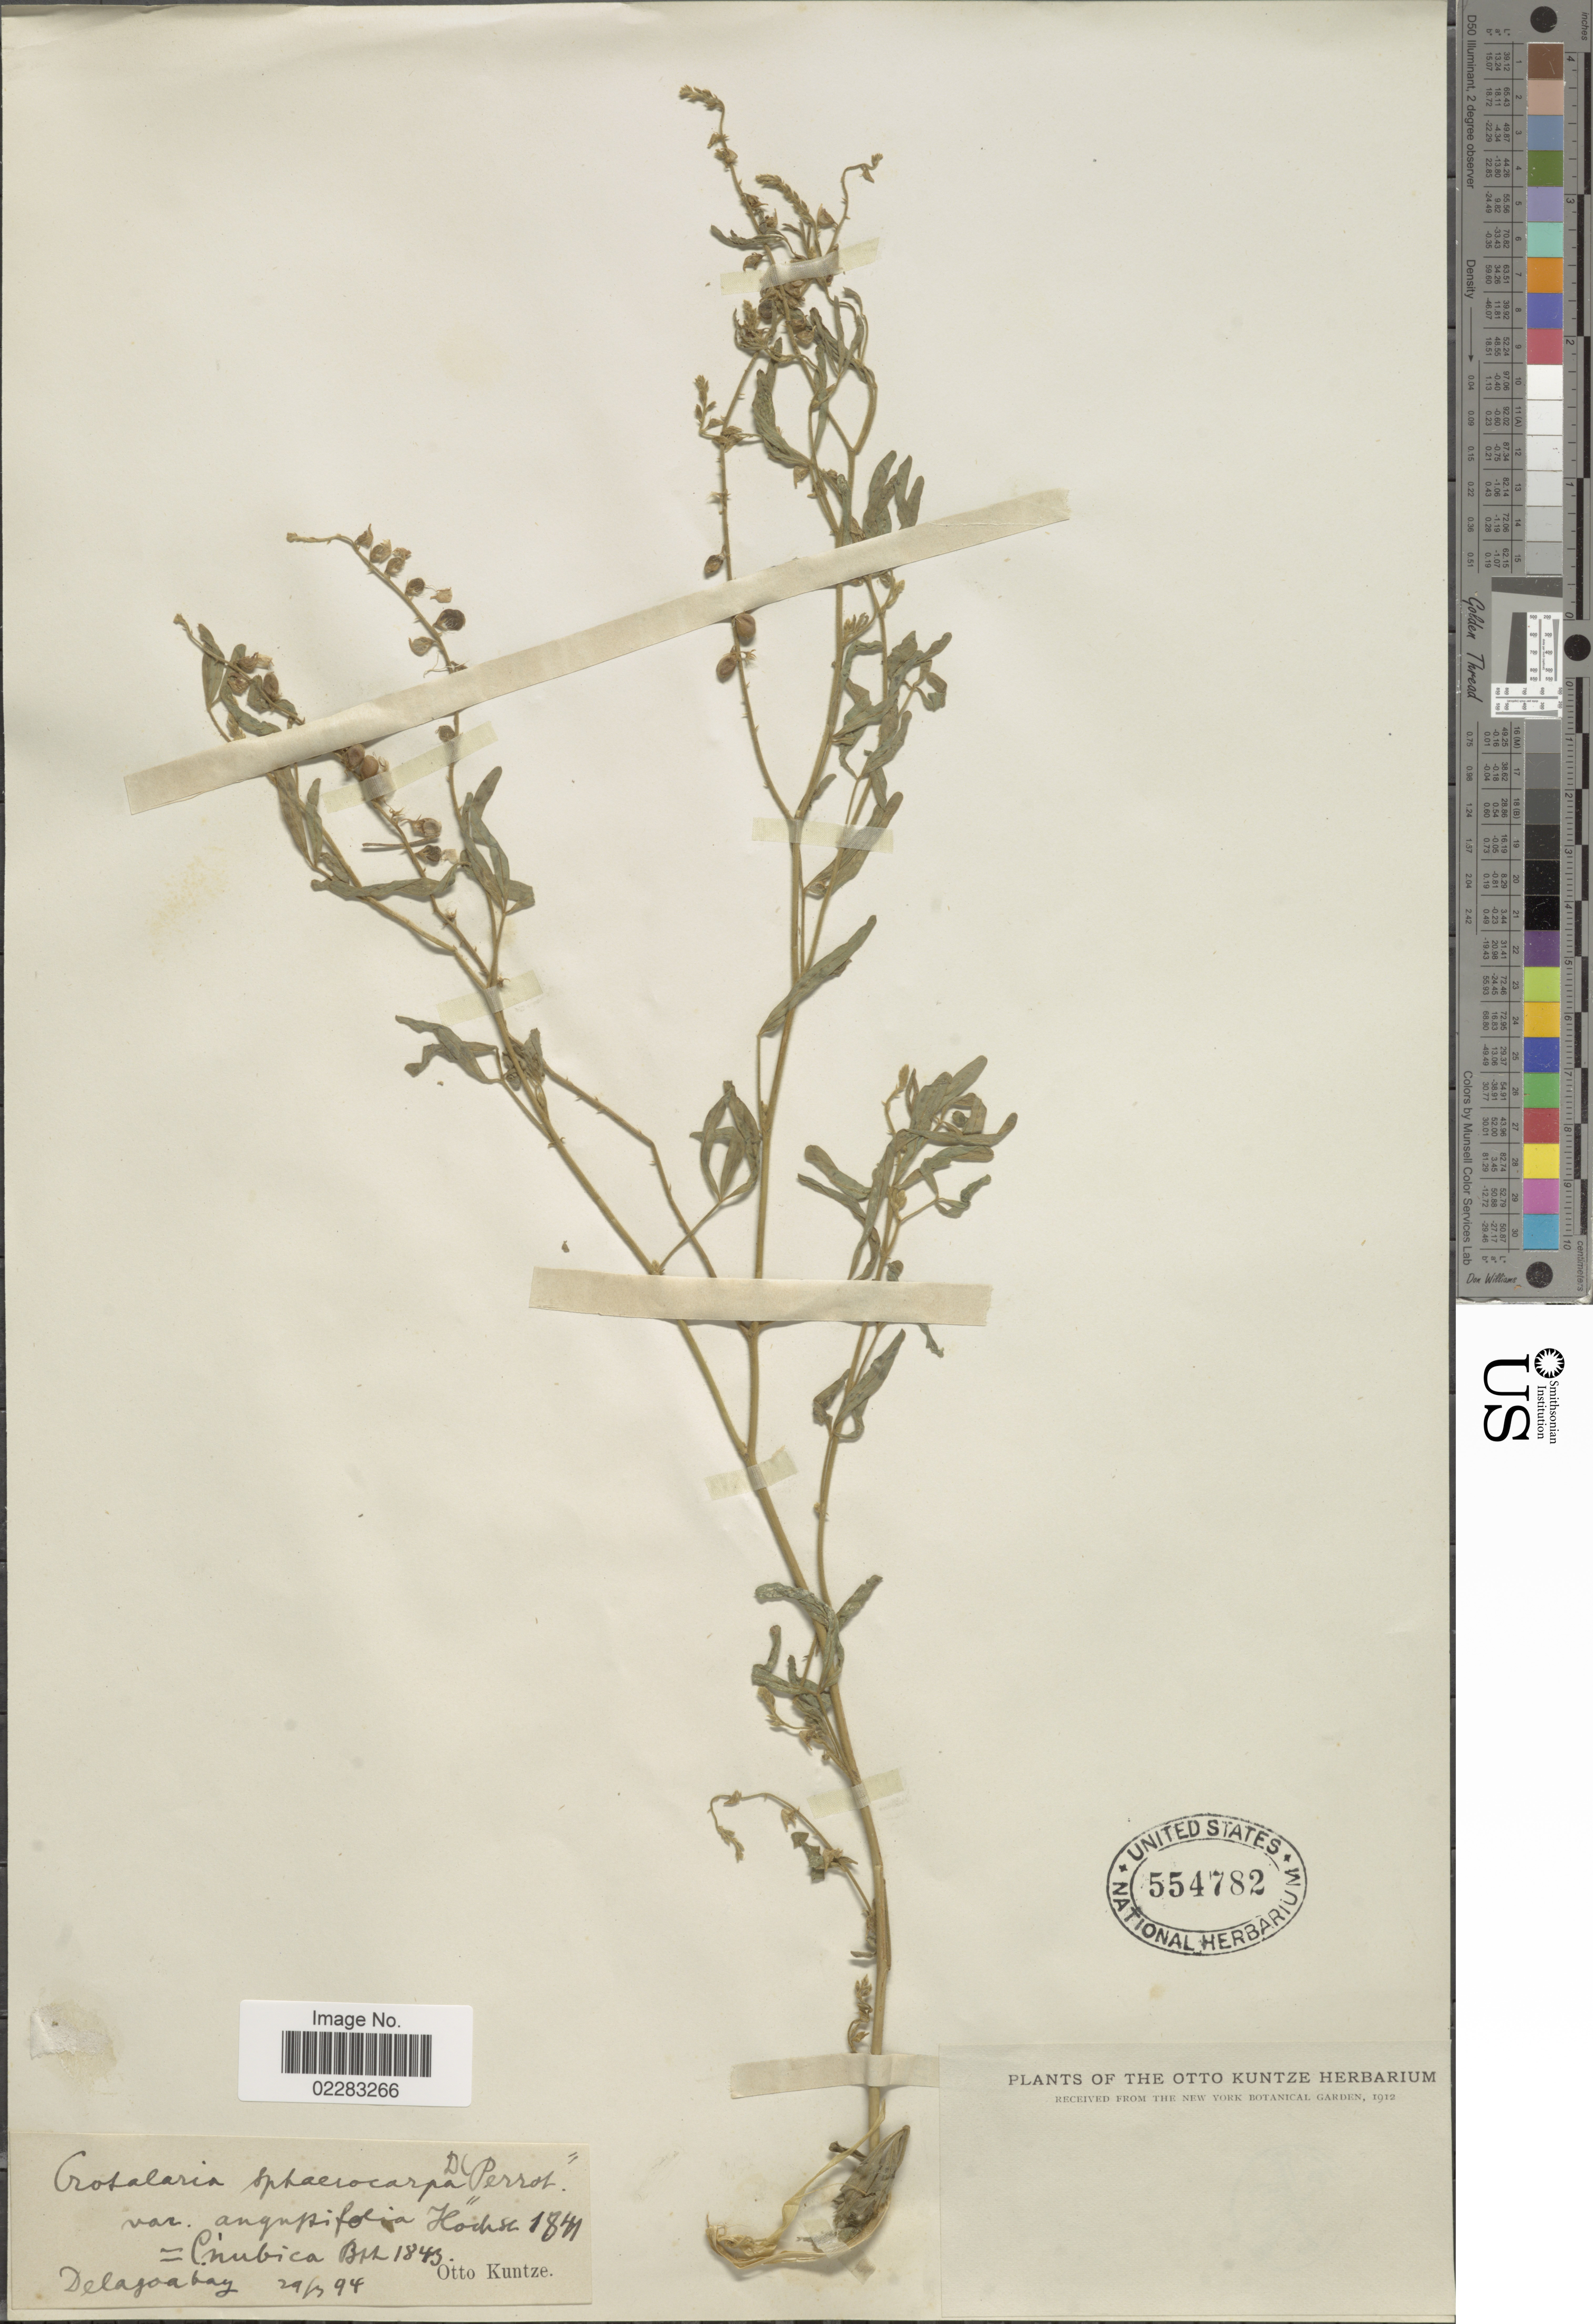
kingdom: Plantae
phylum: Tracheophyta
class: Magnoliopsida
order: Fabales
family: Fabaceae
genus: Crotalaria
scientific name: Crotalaria sphaerocarpa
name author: Perr. ex DC.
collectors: C.E.O. Kuntze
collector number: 1841?*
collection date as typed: Transcribed d/m/y: 29/3/94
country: Mozambique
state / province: Maputo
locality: Delagoa bay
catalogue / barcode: US 554782